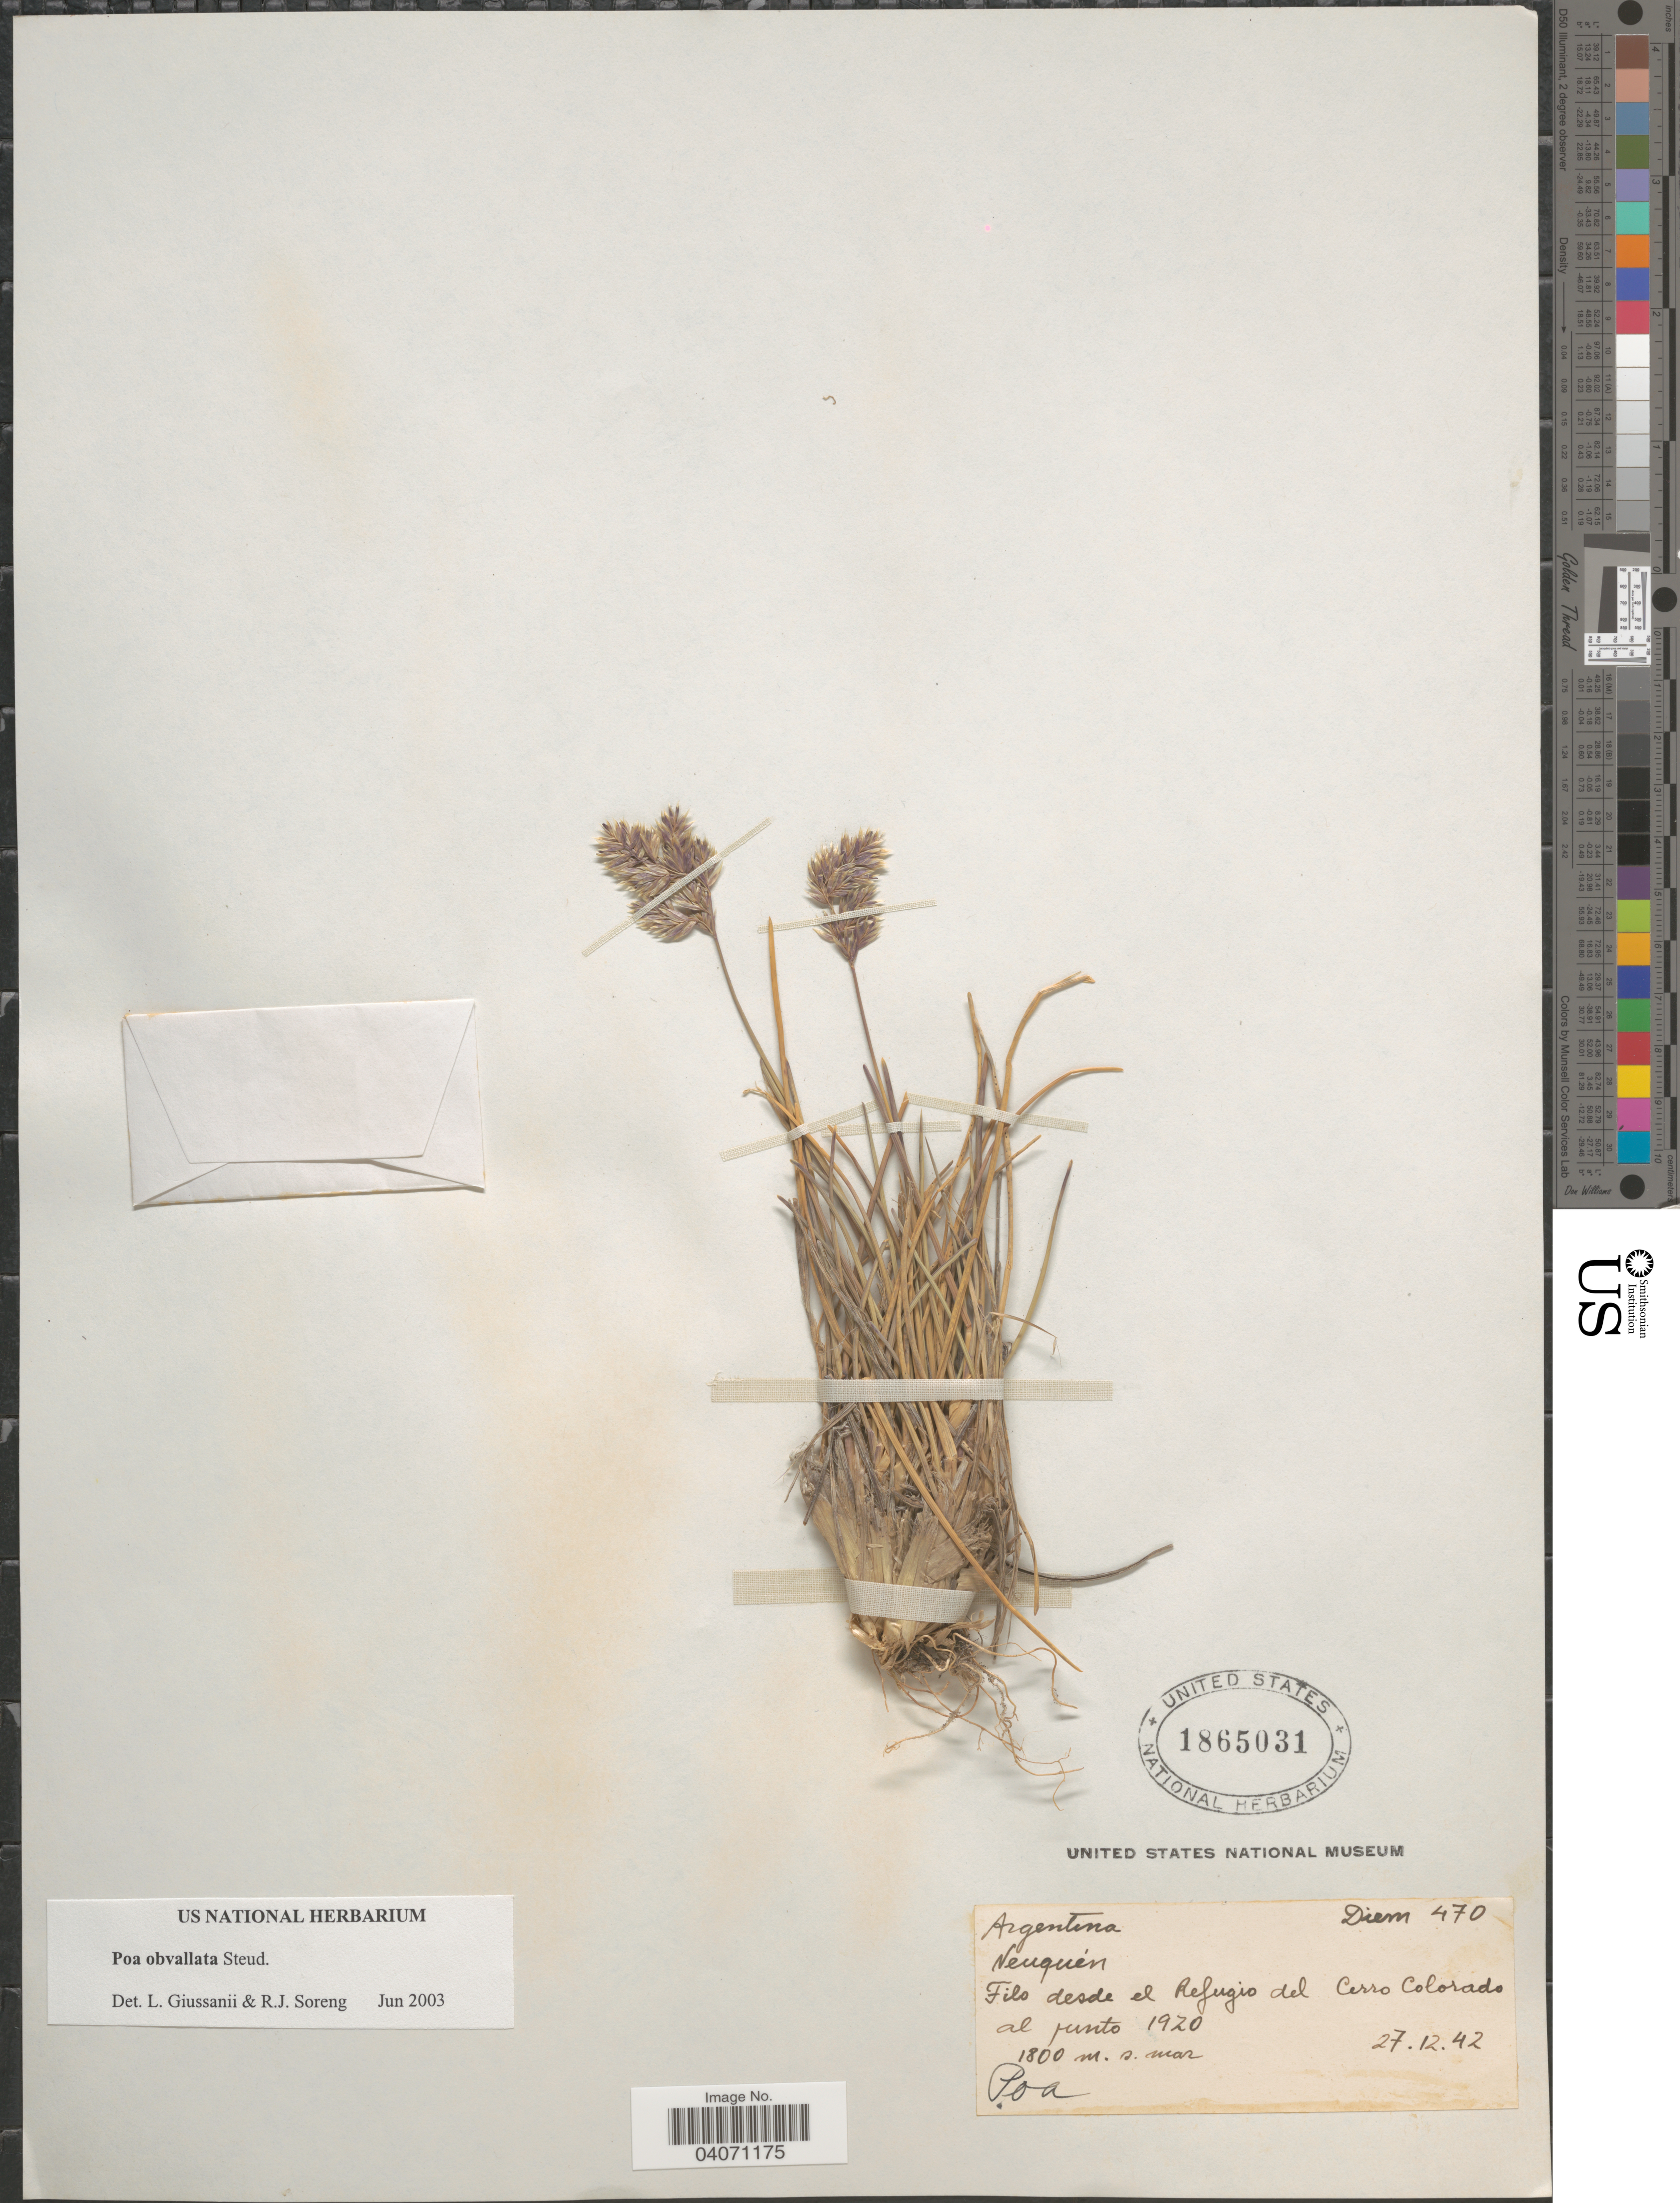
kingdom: Plantae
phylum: Tracheophyta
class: Liliopsida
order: Poales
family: Poaceae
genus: Poa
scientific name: Poa obvallata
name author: Steud.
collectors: Diem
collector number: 470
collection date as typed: Transcribed d/m/y: 27/12/42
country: Argentina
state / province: Neuquen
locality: Filo desde el Refugio del Cerro Colorado al punto 1920.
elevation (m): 1800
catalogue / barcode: US 1865031